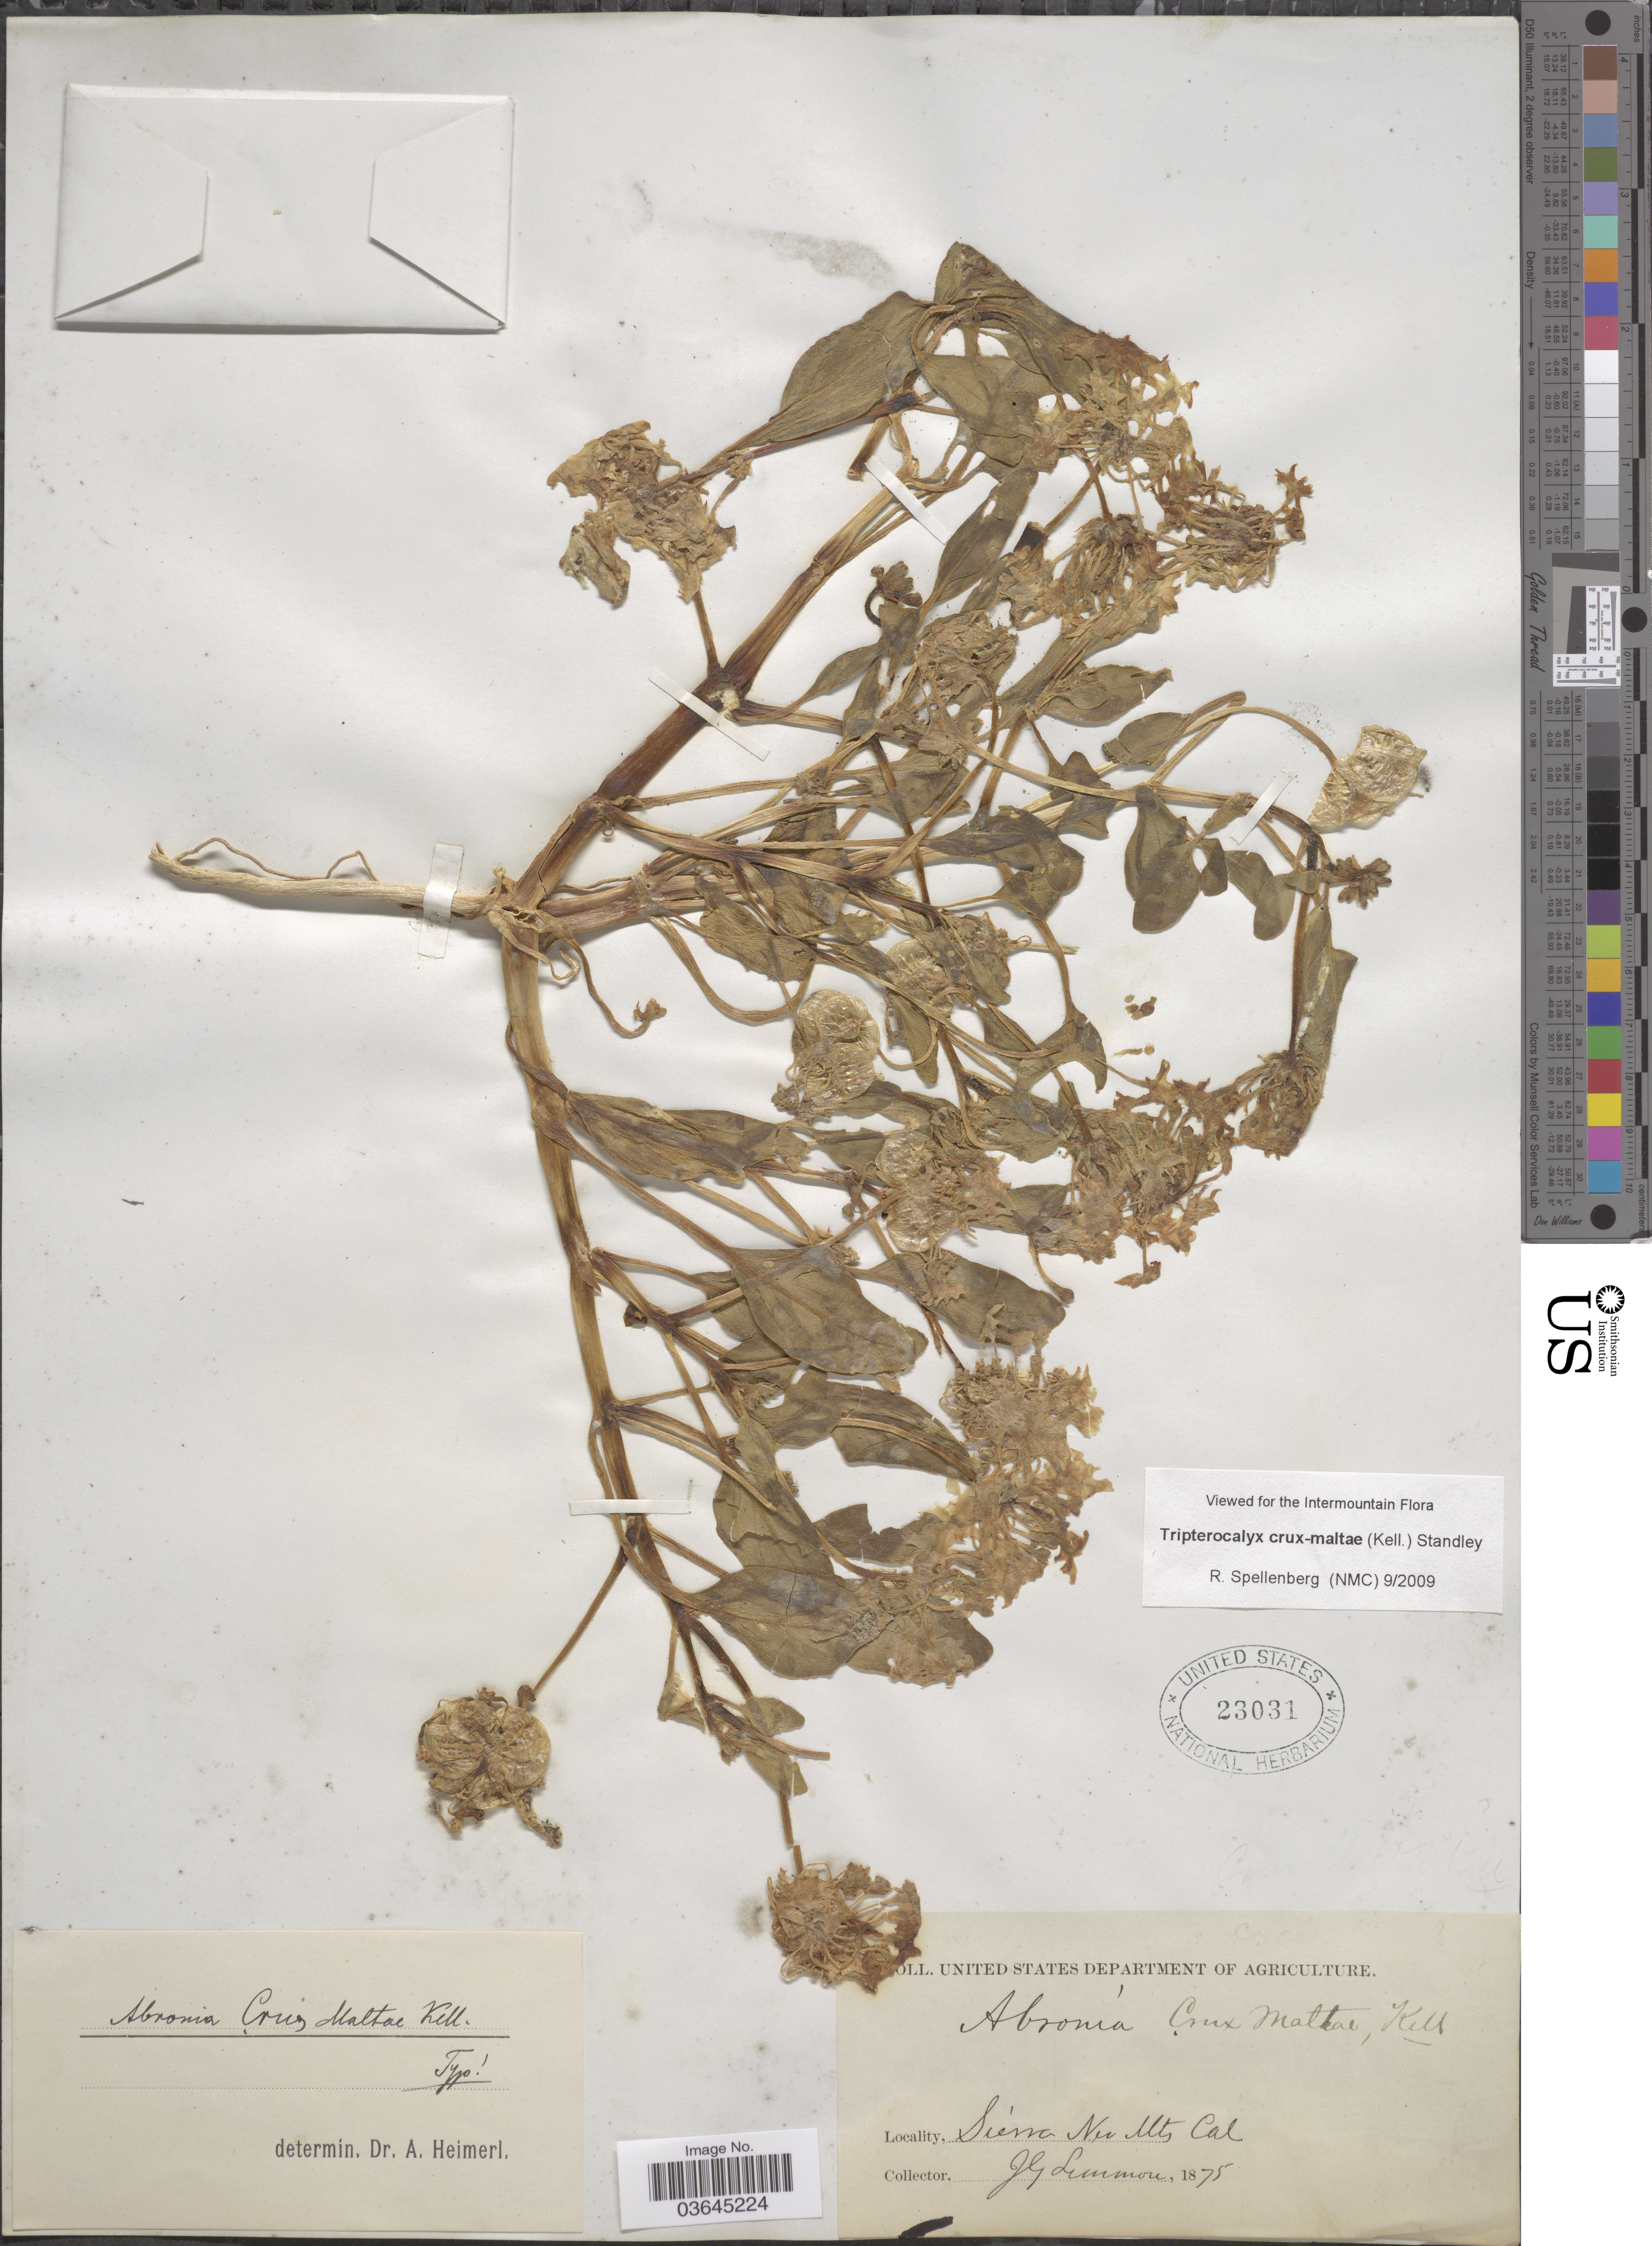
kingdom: Plantae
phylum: Tracheophyta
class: Magnoliopsida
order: Caryophyllales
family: Nyctaginaceae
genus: Tripterocalyx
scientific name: Tripterocalyx crux-maltae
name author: Standl.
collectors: J. Lemmon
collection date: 1875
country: United States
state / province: California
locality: Sierra Nev Mts.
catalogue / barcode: US 23031